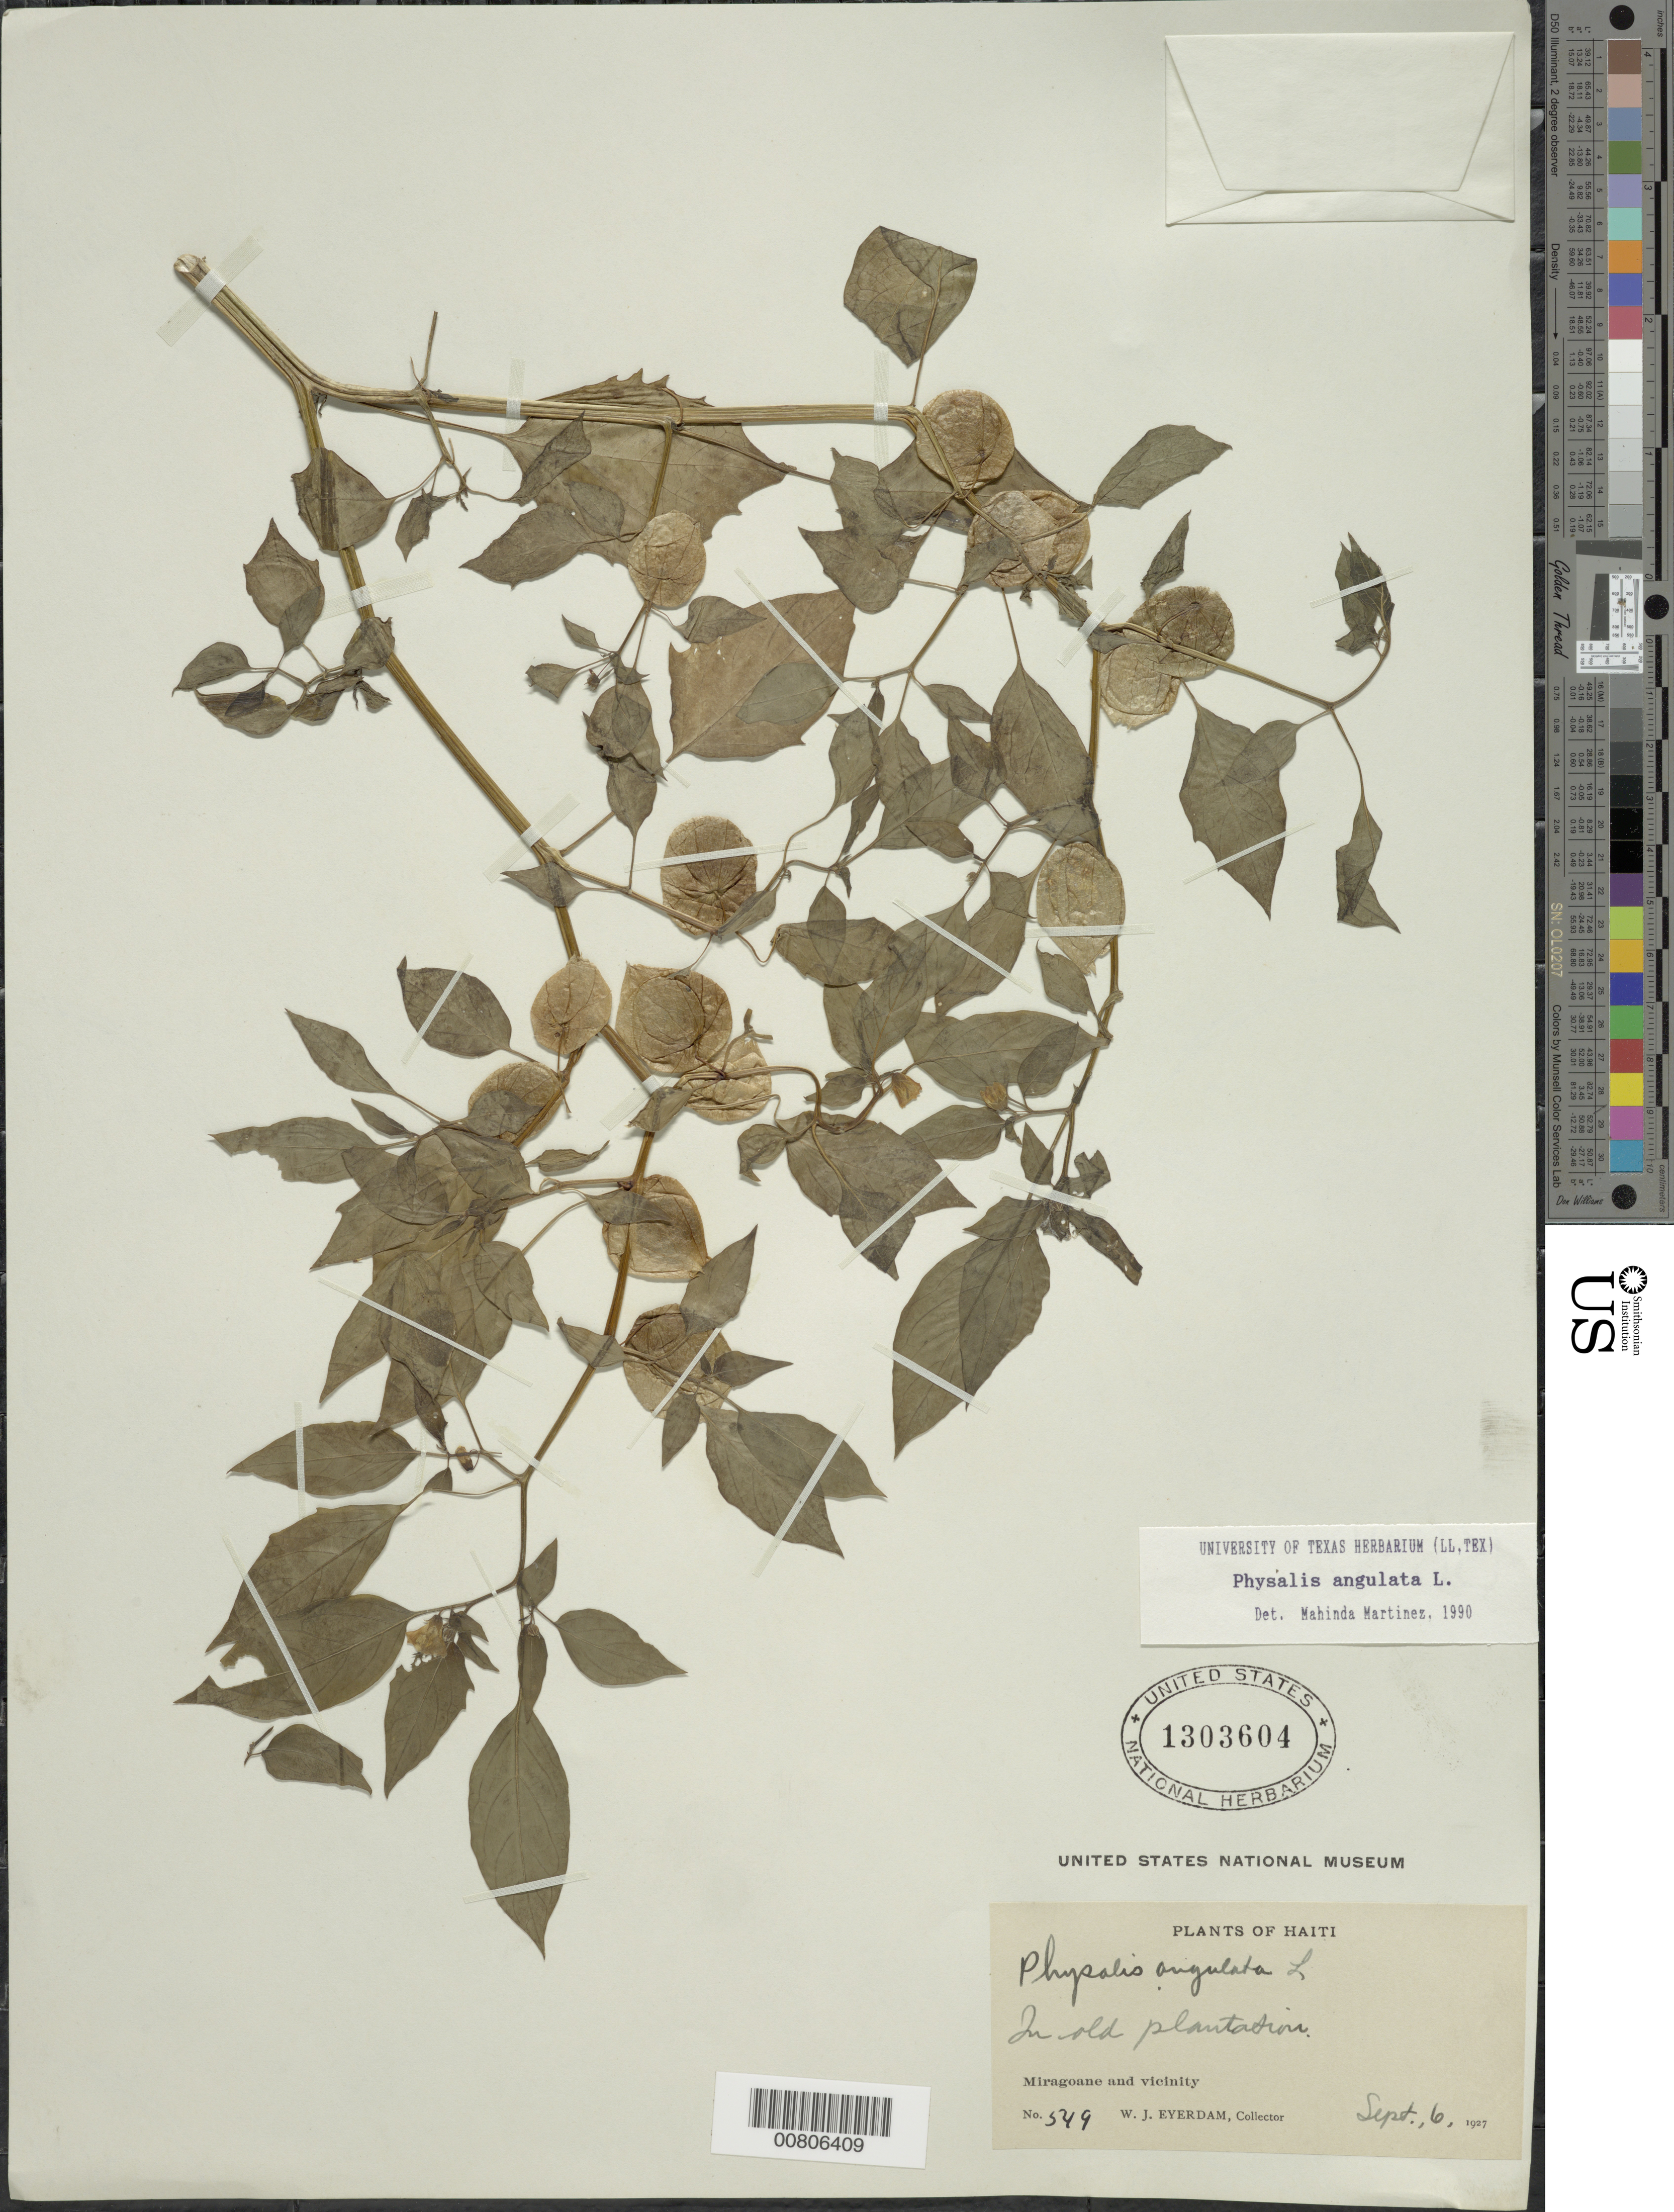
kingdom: Plantae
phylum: Tracheophyta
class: Magnoliopsida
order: Solanales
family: Solanaceae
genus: Physalis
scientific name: Physalis angulata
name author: L.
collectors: W. J. Eyerdam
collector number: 549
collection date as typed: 06 Sep 1927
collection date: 1927-09-06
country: Haiti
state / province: Grand'Anse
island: Hispaniola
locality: Miragoane and vicinity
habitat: In old plantation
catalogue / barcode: US 1303604